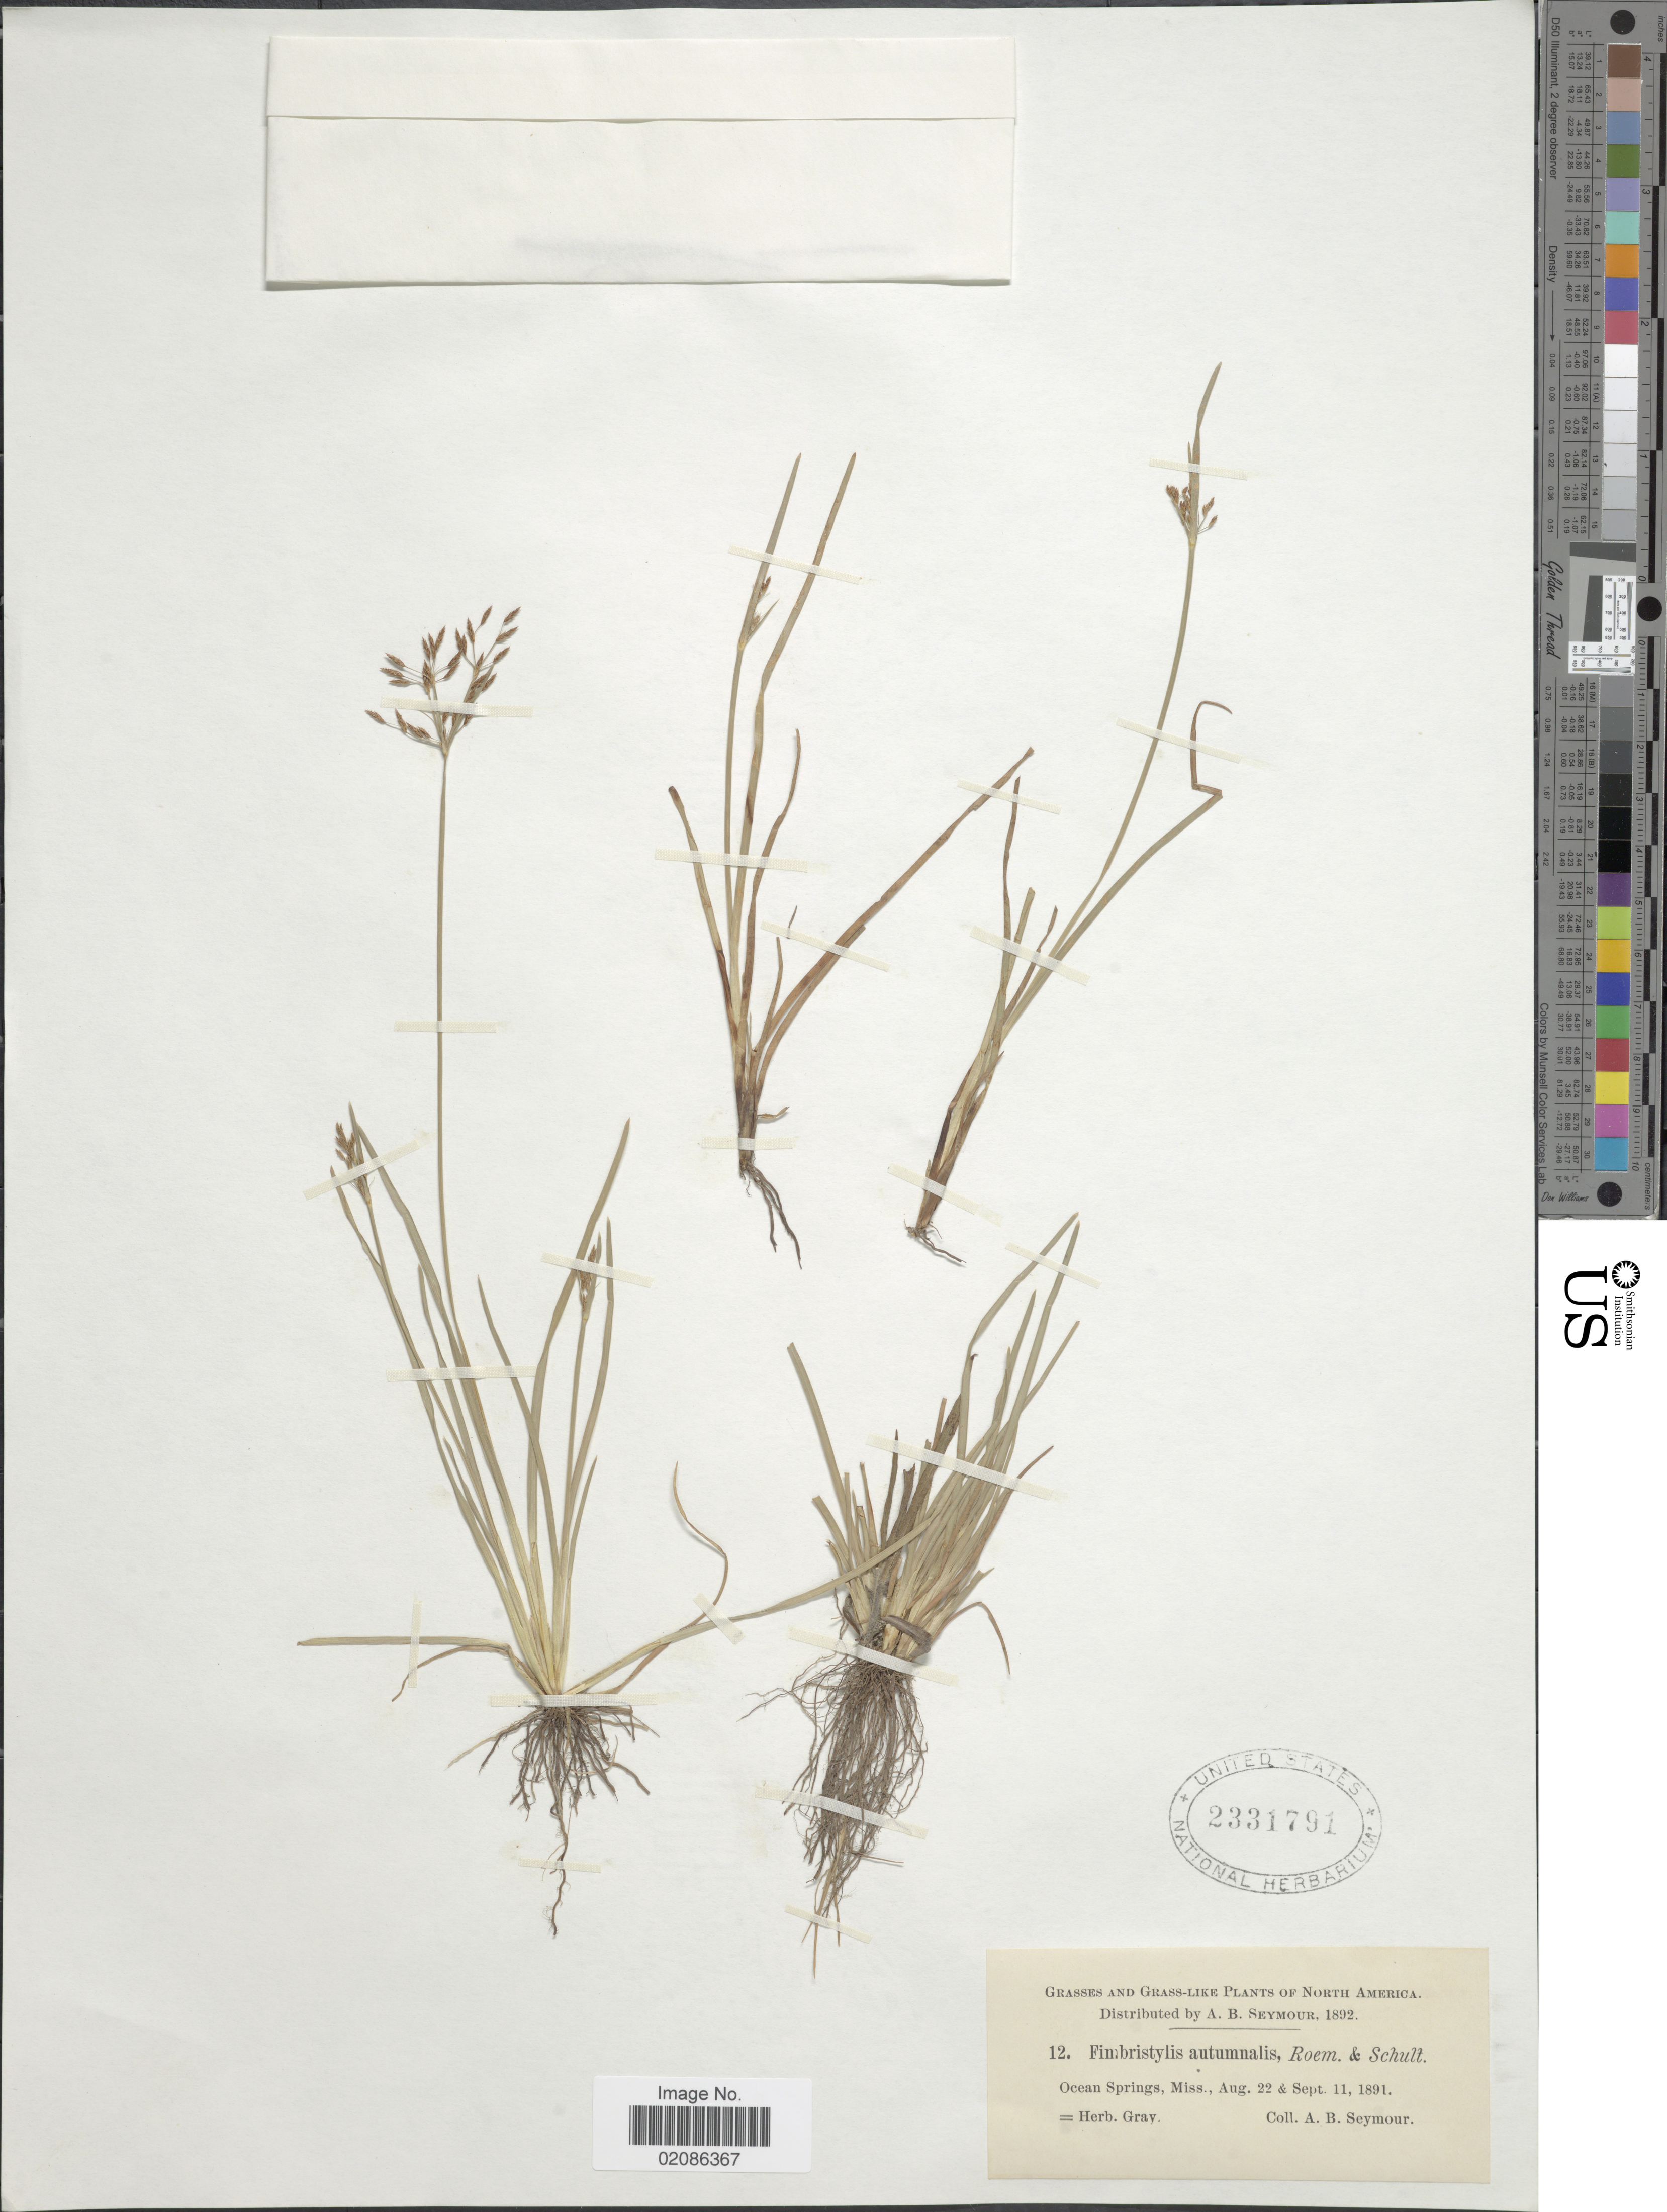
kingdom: Plantae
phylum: Tracheophyta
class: Liliopsida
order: Poales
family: Cyperaceae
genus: Fimbristylis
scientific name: Fimbristylis autumnalis (L.) Roem. & Schult.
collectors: A. Seymour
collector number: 12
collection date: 1891-08-22/1891-09-11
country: United States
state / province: Mississippi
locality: Grasses and Grass-Like of North America, Ocean Springs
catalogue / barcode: US 2331791